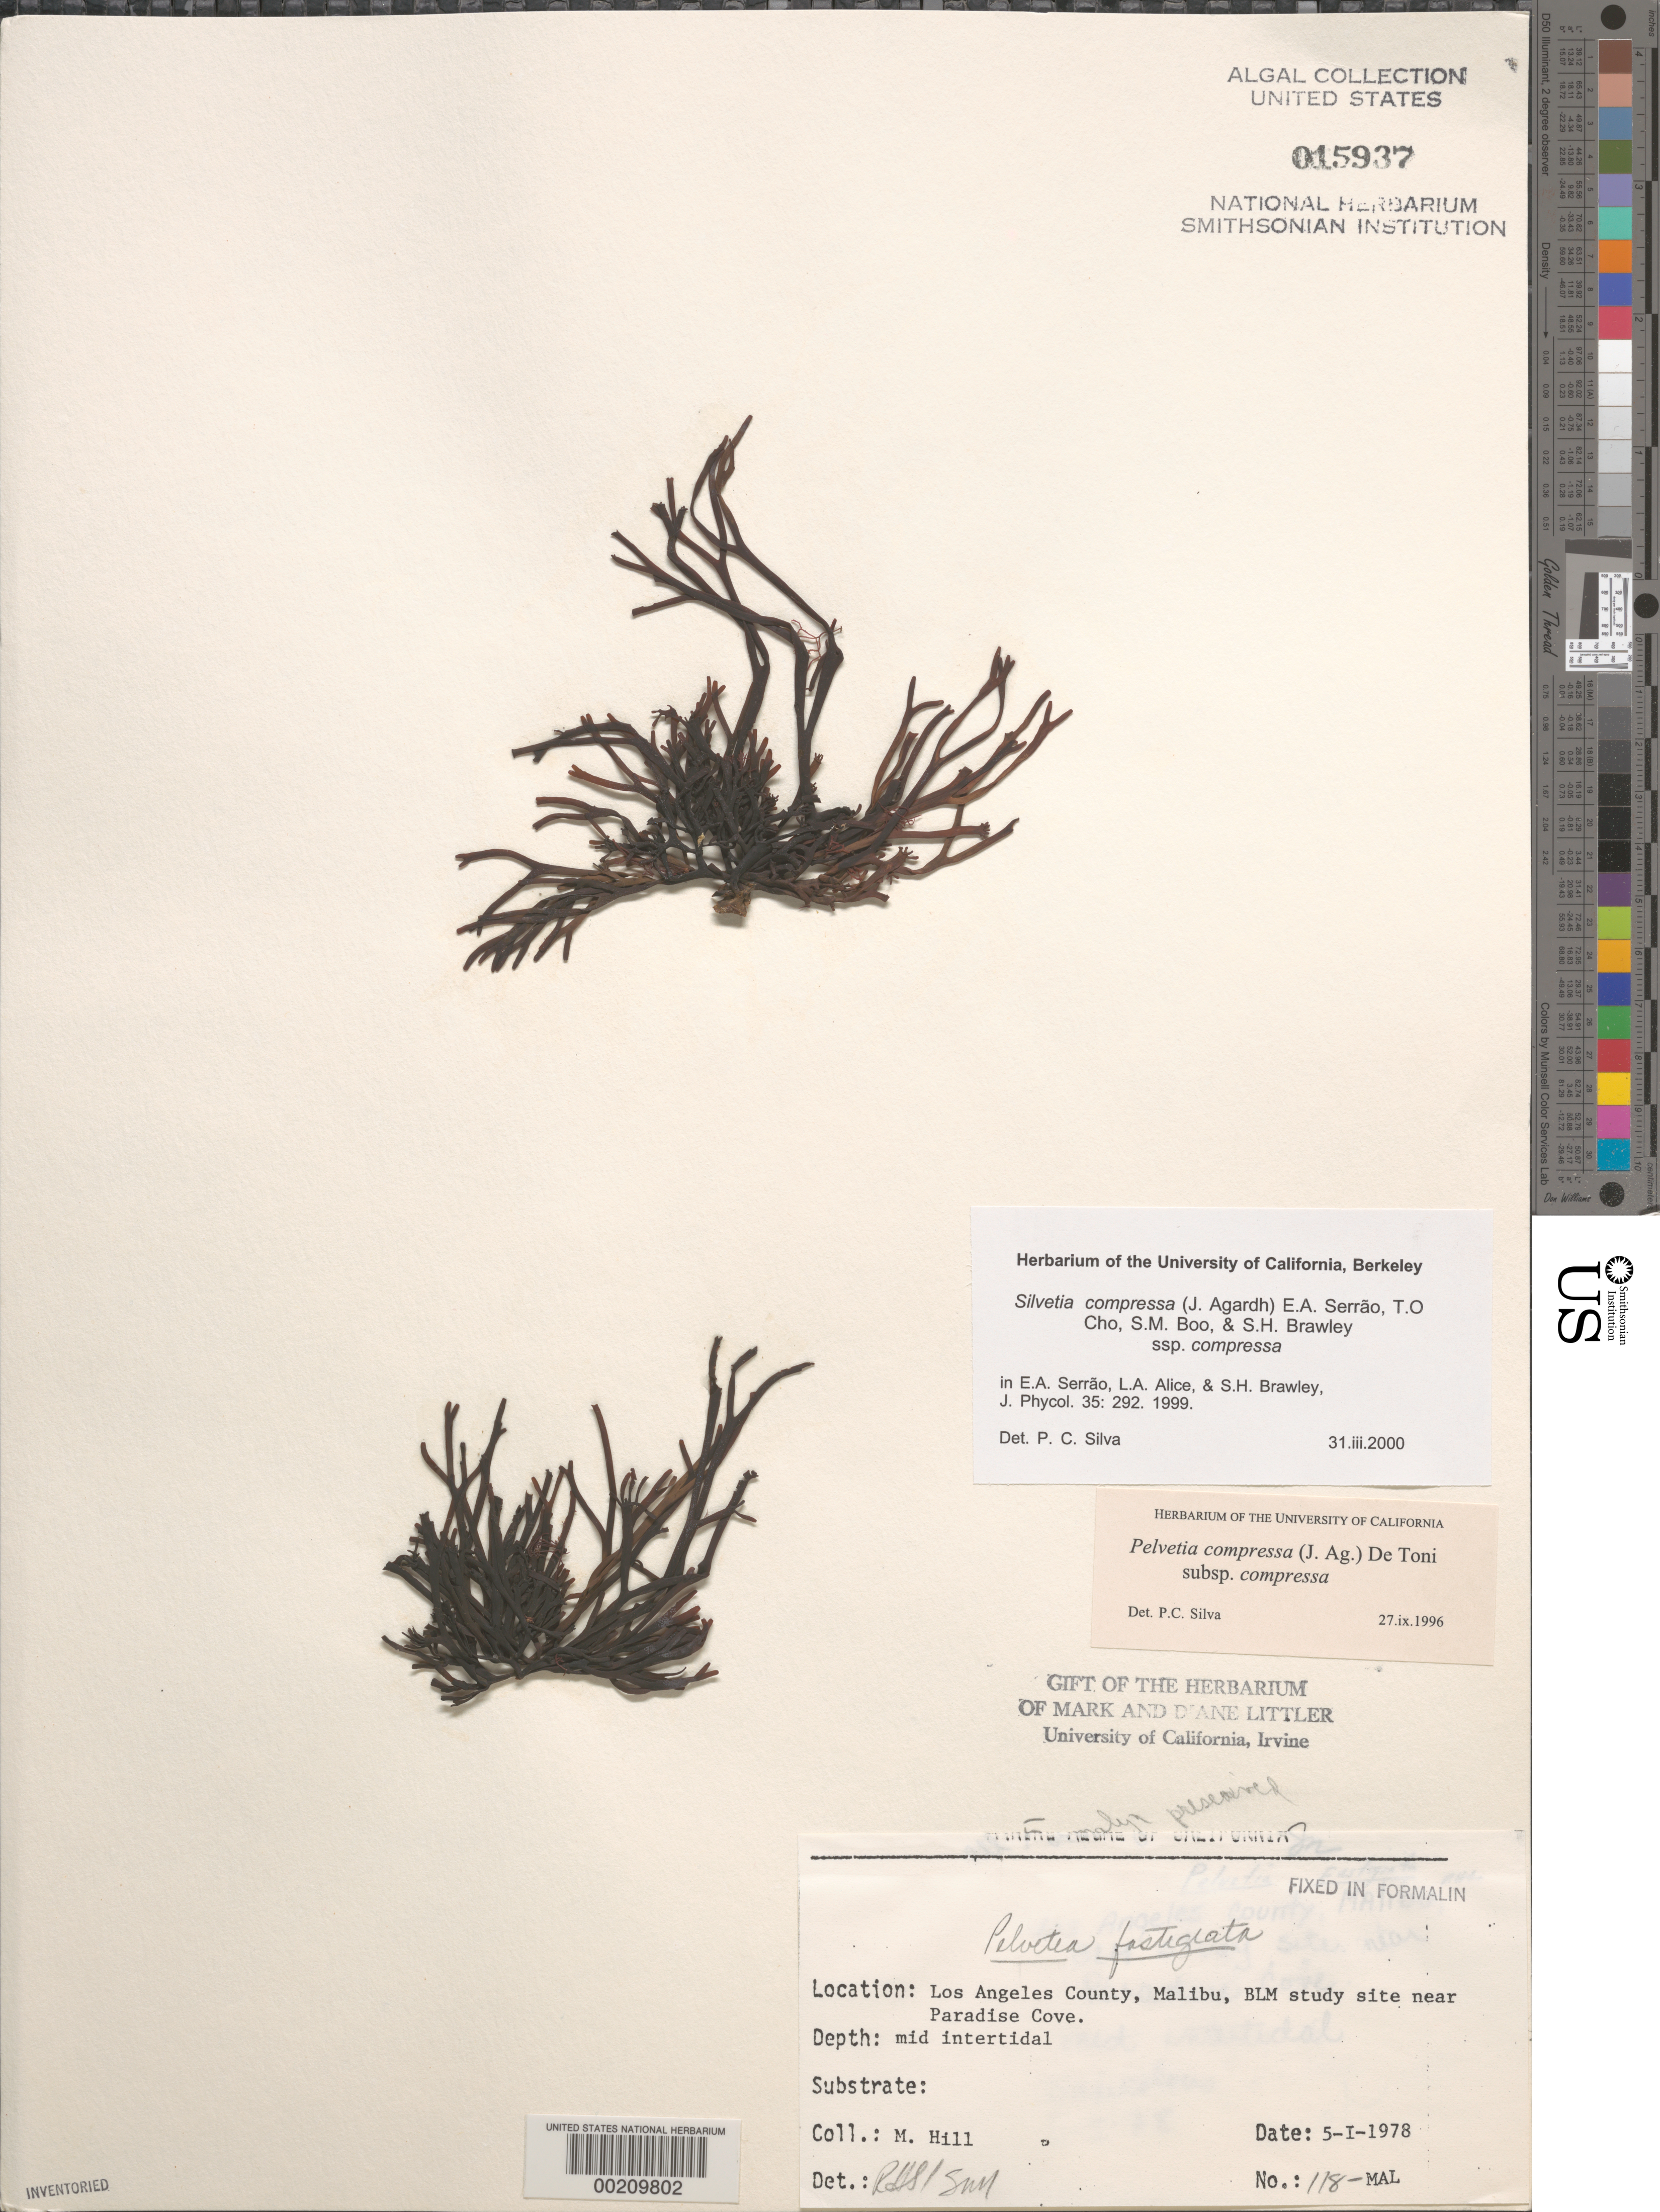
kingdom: Chromista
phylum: Ochrophyta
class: Phaeophyceae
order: Fucales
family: Fucaceae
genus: Silvetia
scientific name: Silvetia compressa subsp. compressa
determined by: Silva, P. C.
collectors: M. Hill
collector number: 118-MAL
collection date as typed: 05 Jan 1978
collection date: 1978-01-05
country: United States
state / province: California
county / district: Los Angeles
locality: Malibu near Paradise Cove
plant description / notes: BLM-SOCALBIGHT Rocky Intertidal Survey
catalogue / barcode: US 15937